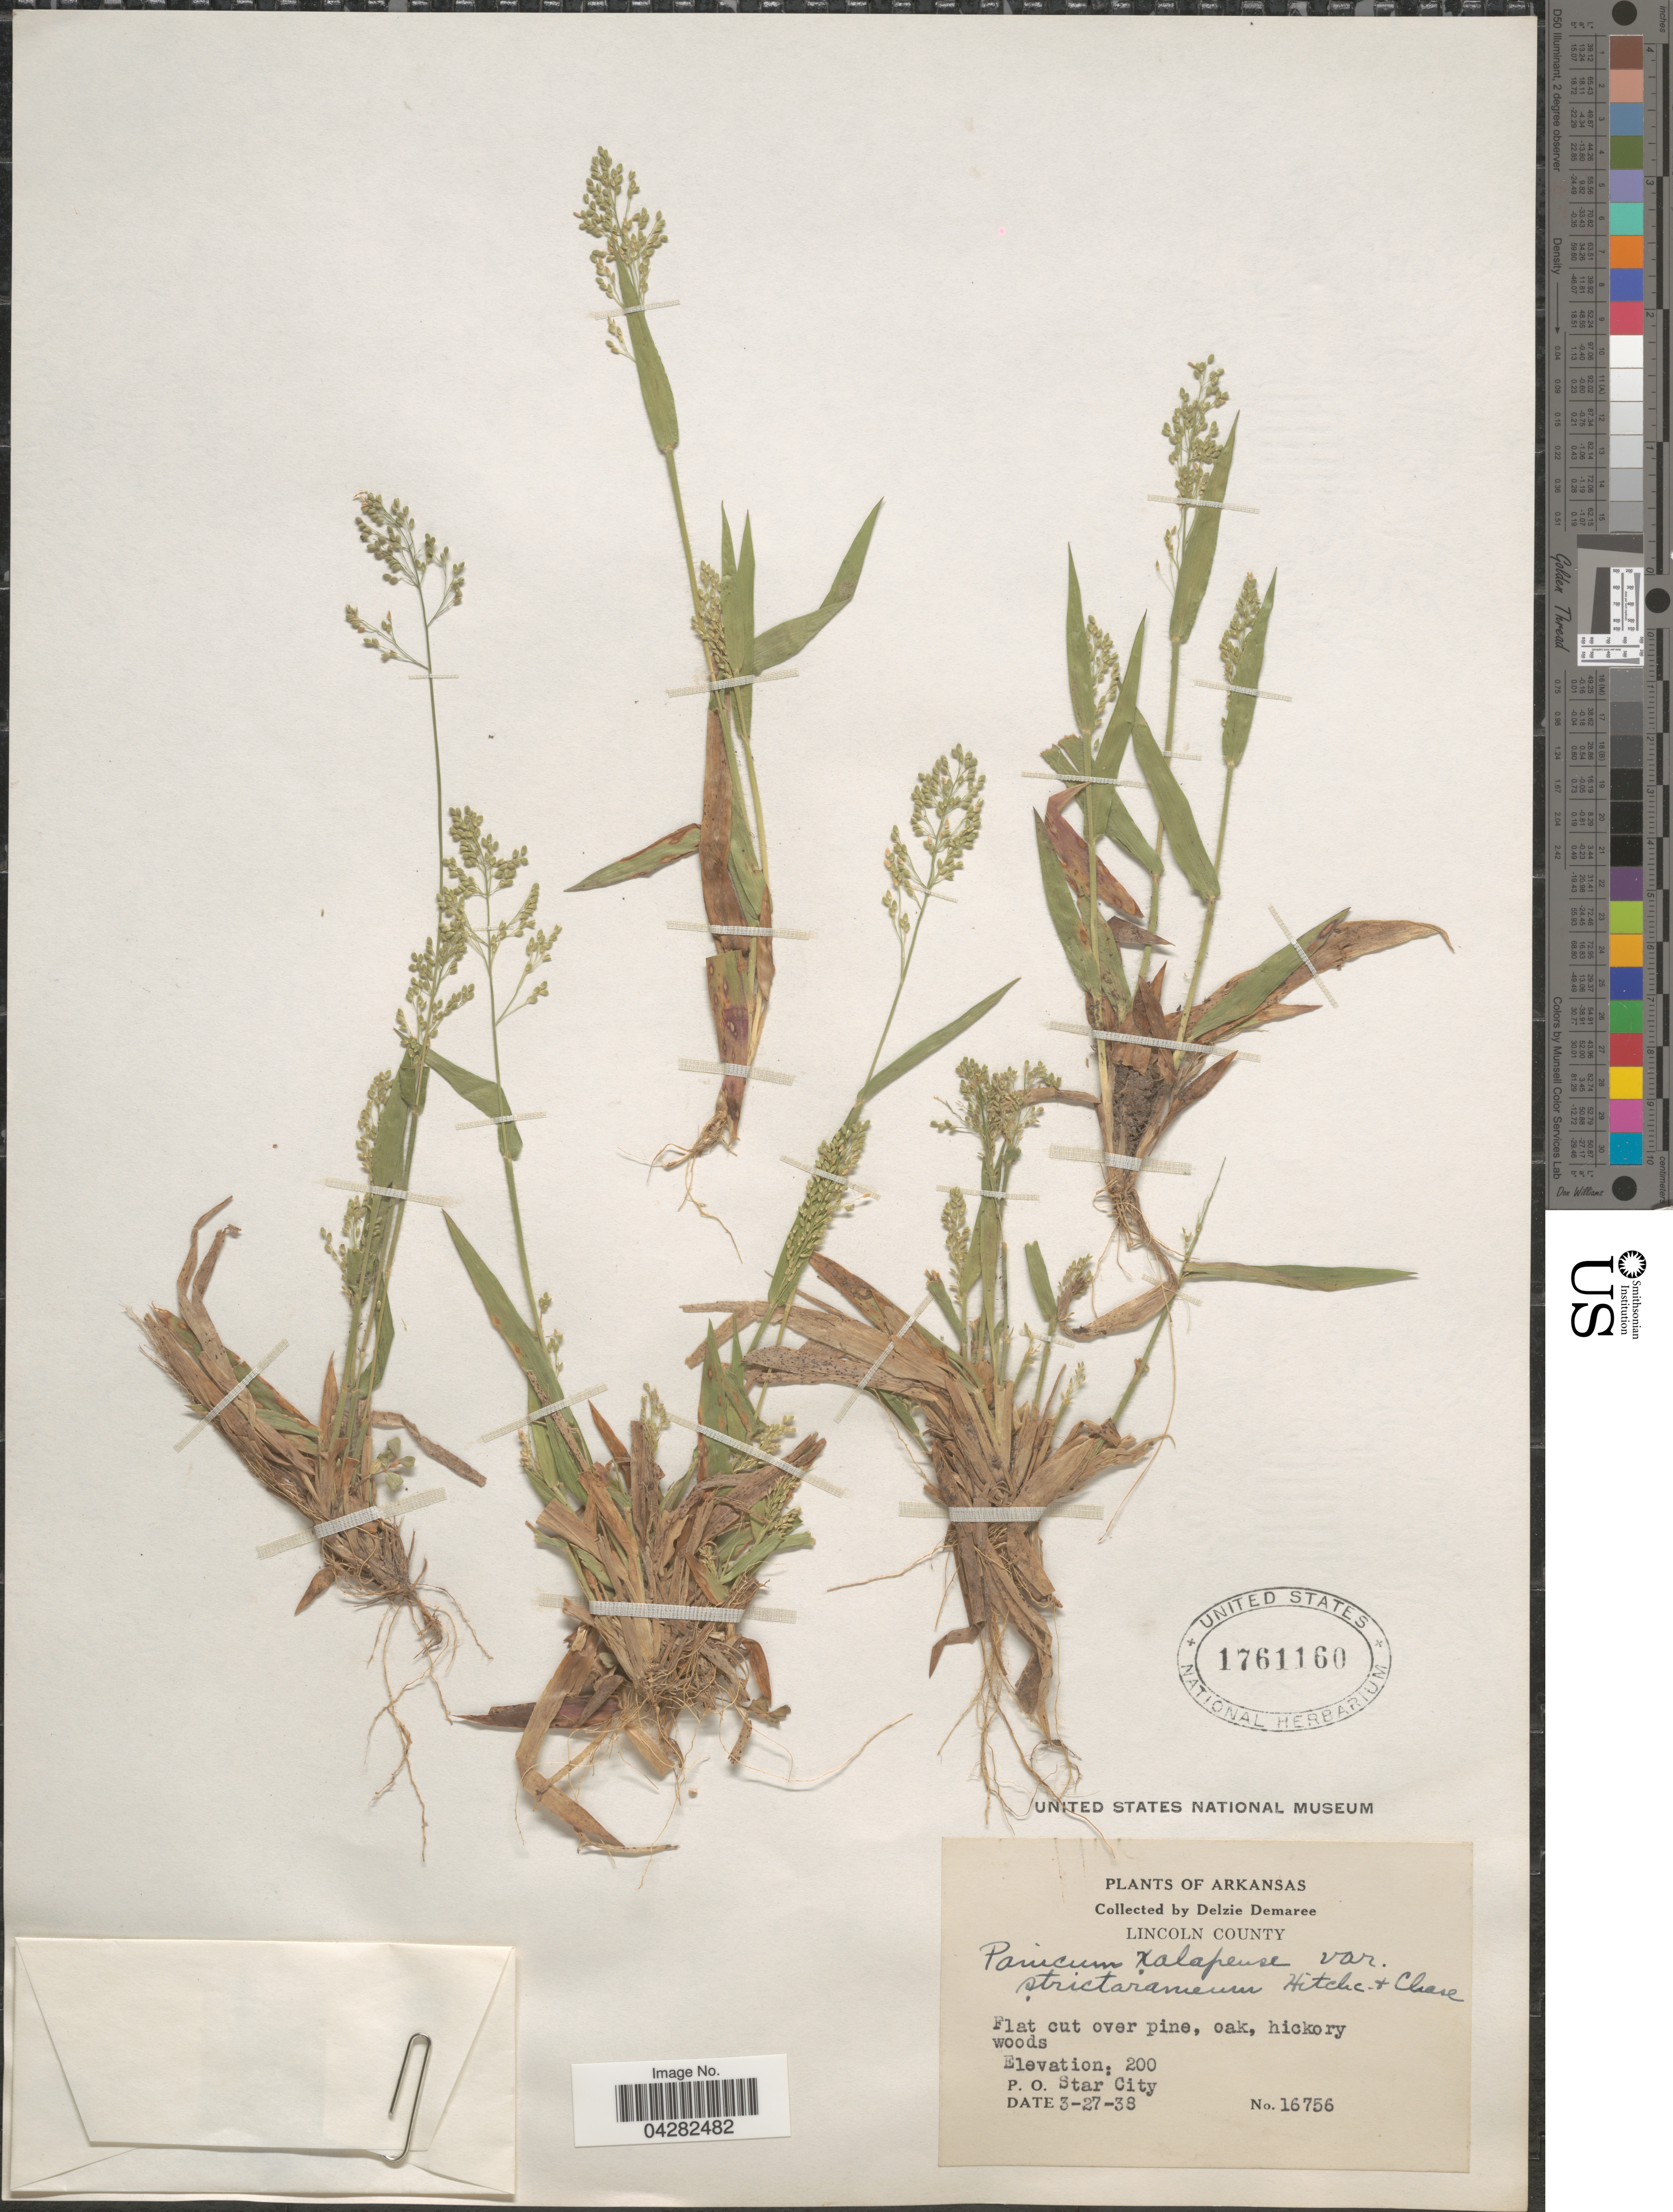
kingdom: Plantae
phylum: Tracheophyta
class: Liliopsida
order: Poales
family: Poaceae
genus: Dichanthelium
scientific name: Dichanthelium laxiflorum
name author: (Lam.) Gould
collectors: D. Demaree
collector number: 16756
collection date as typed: Transcribed d/m/y: 27/3/38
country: United States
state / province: Arkansas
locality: Lincoln County. P. O. Star City.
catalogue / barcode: US 1761160